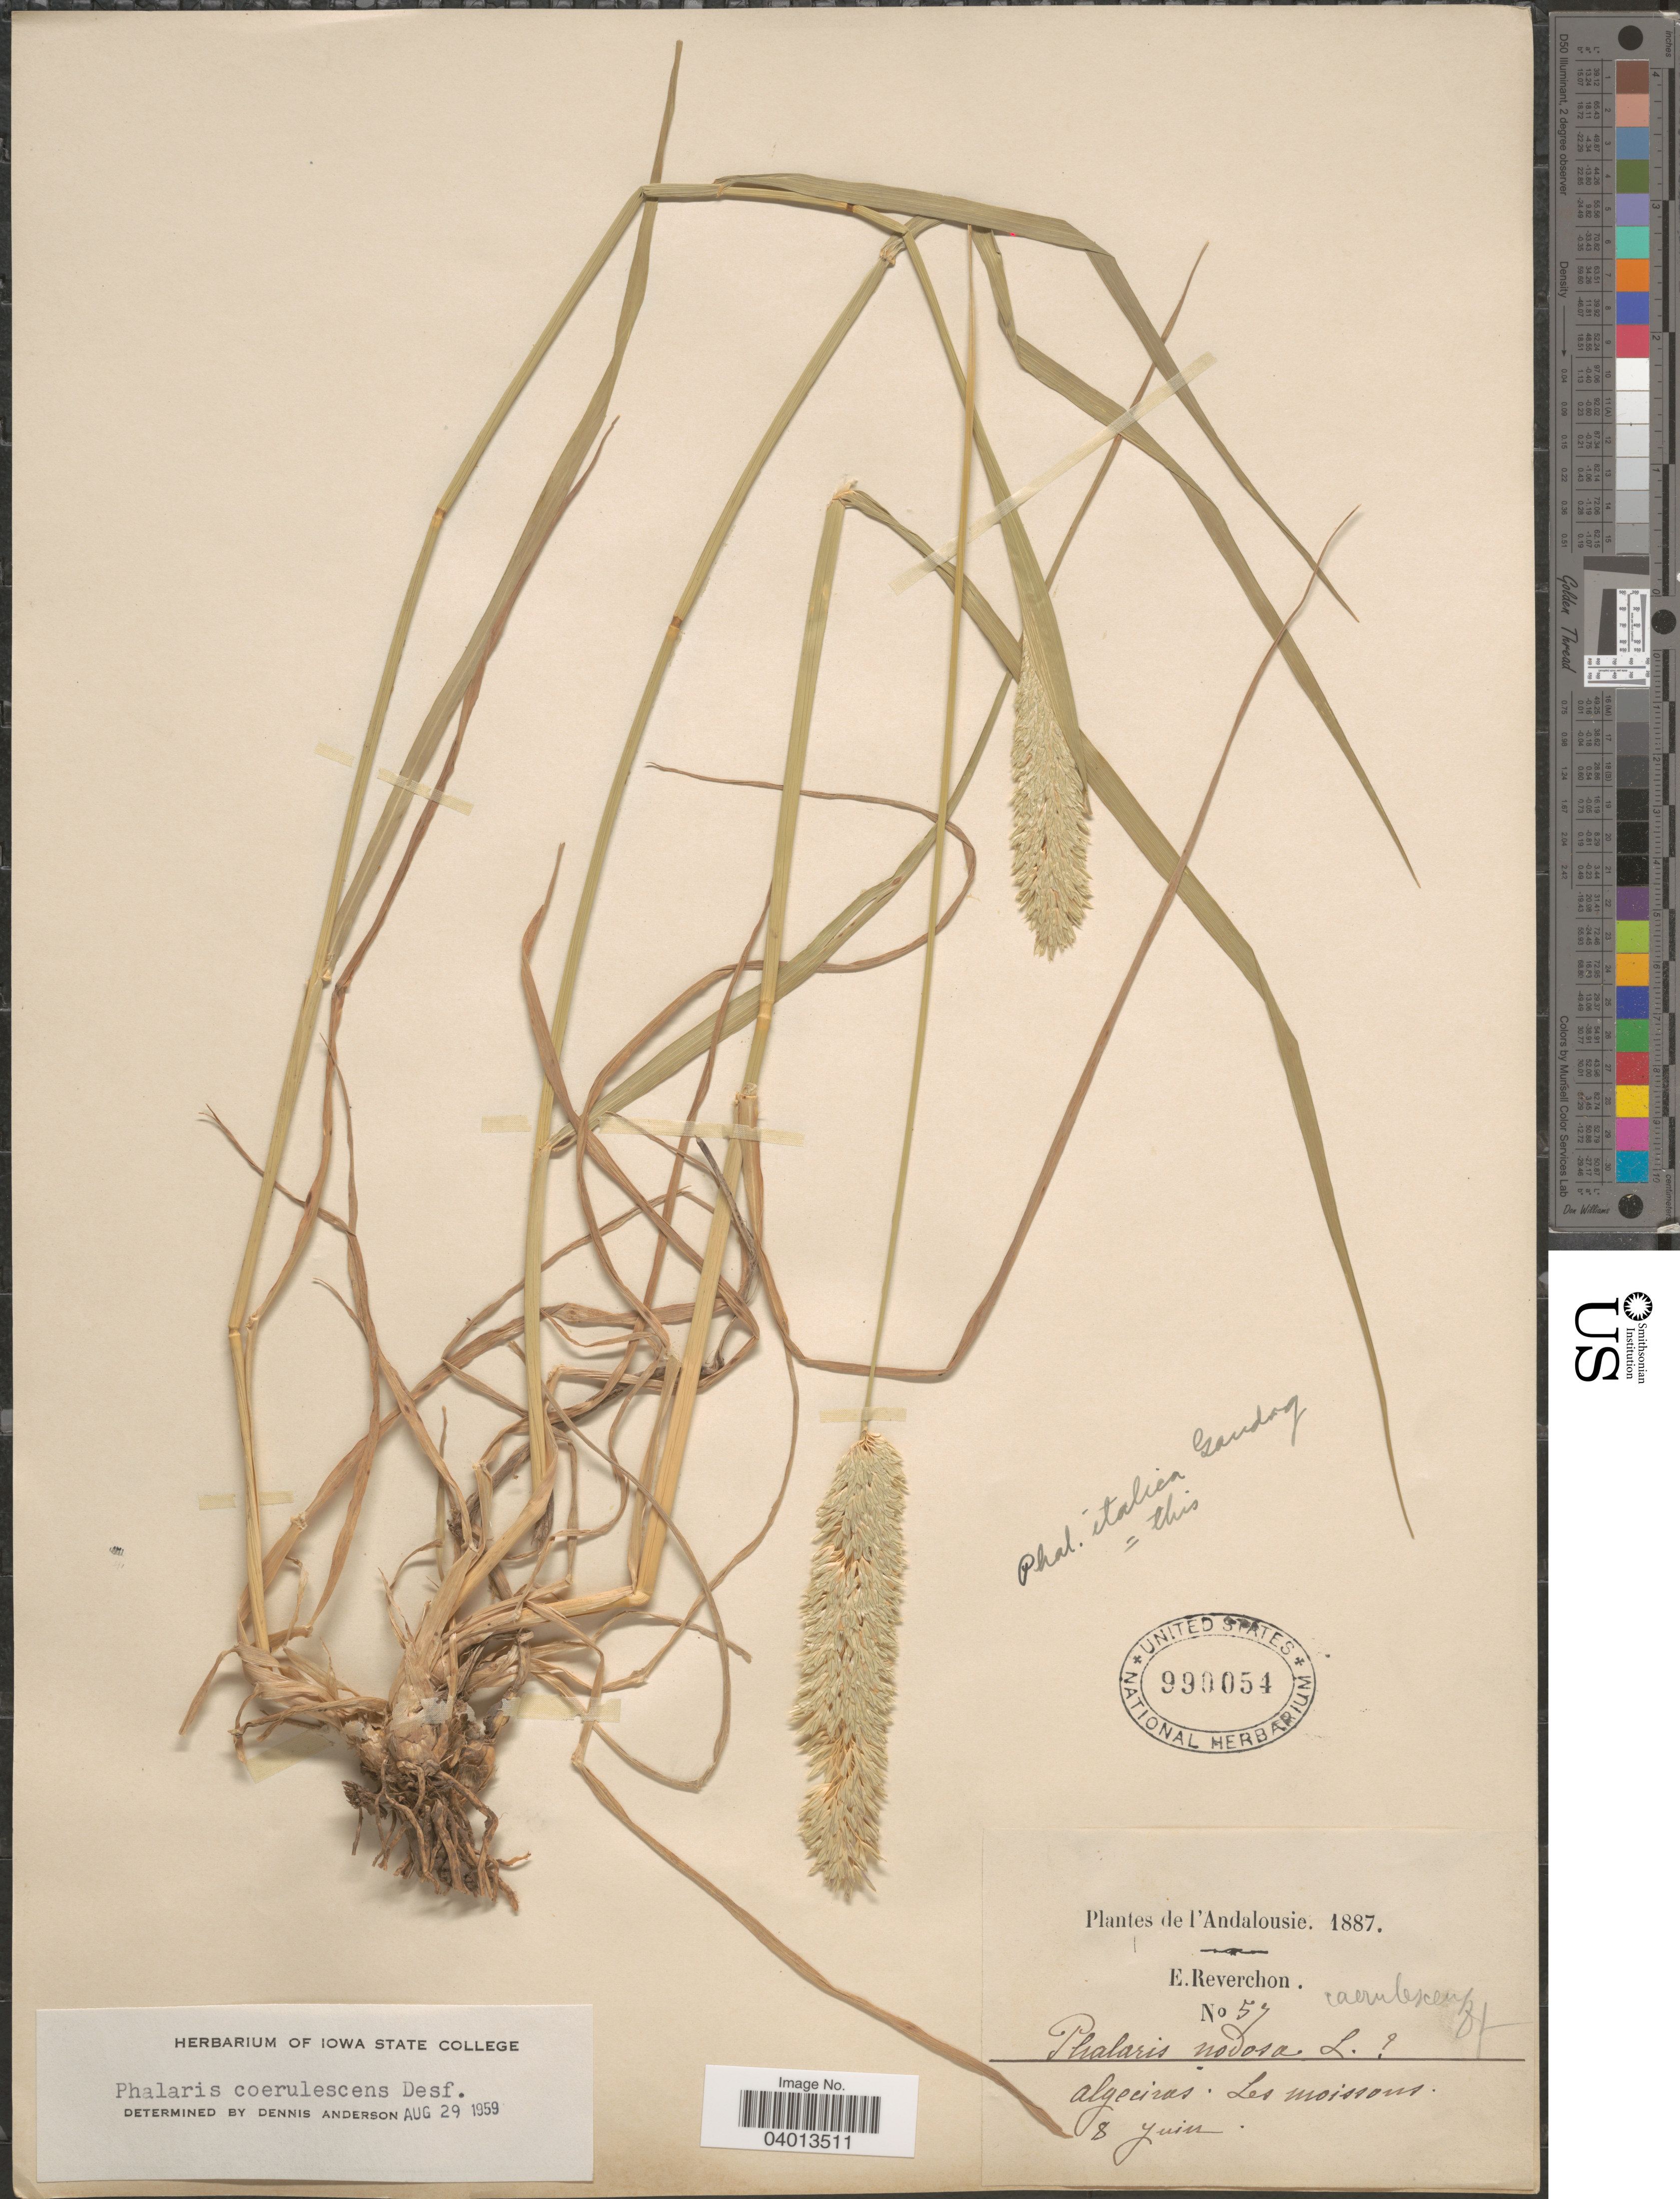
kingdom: Plantae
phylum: Tracheophyta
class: Liliopsida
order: Poales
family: Poaceae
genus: Phalaris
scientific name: Phalaris coerulescens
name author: Desf.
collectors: E. Reverchon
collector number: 57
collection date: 1887-06-08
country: Spain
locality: L'Andalousie. Algeciras. Les moissons.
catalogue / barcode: US 990054